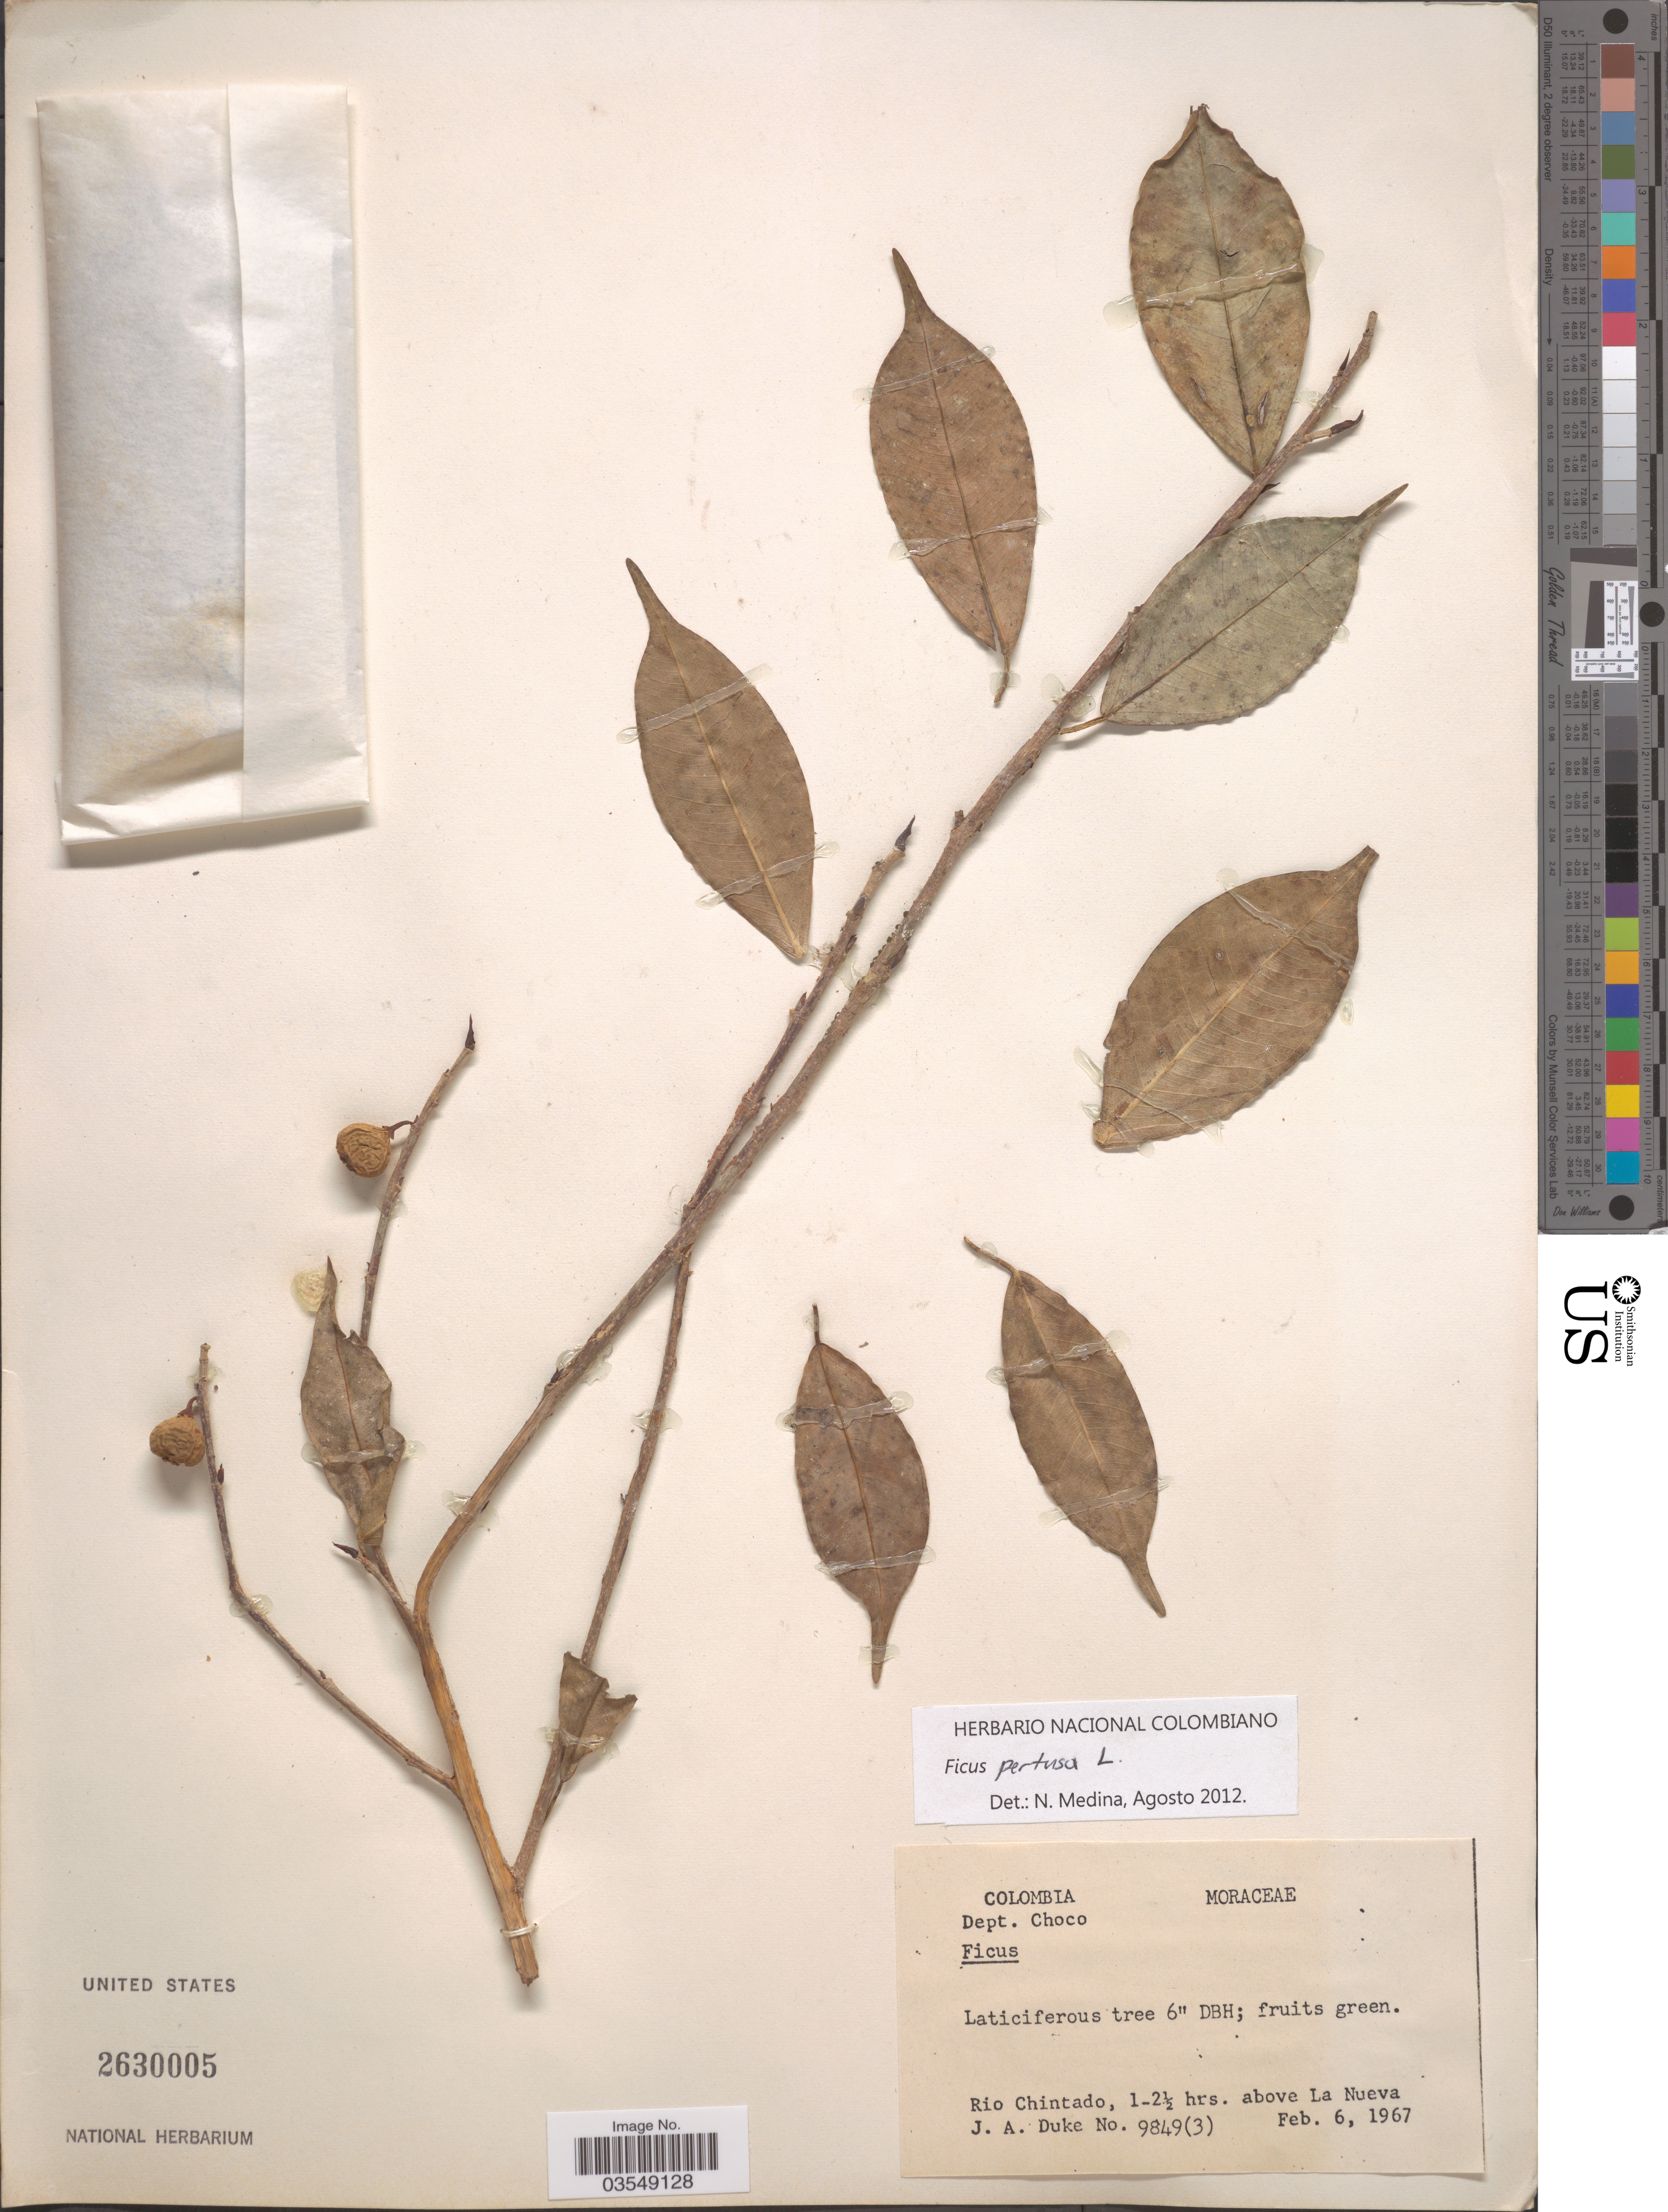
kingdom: Plantae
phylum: Tracheophyta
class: Magnoliopsida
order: Rosales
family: Moraceae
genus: Ficus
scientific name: Ficus pertusa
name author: L. f.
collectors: J. A. Duke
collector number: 9849(3)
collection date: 1967-02-06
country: Colombia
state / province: Chocó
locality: Dept. Choco. Rio Chintado, 1-2½ hrs. above La Nueva.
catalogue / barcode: US 2630005